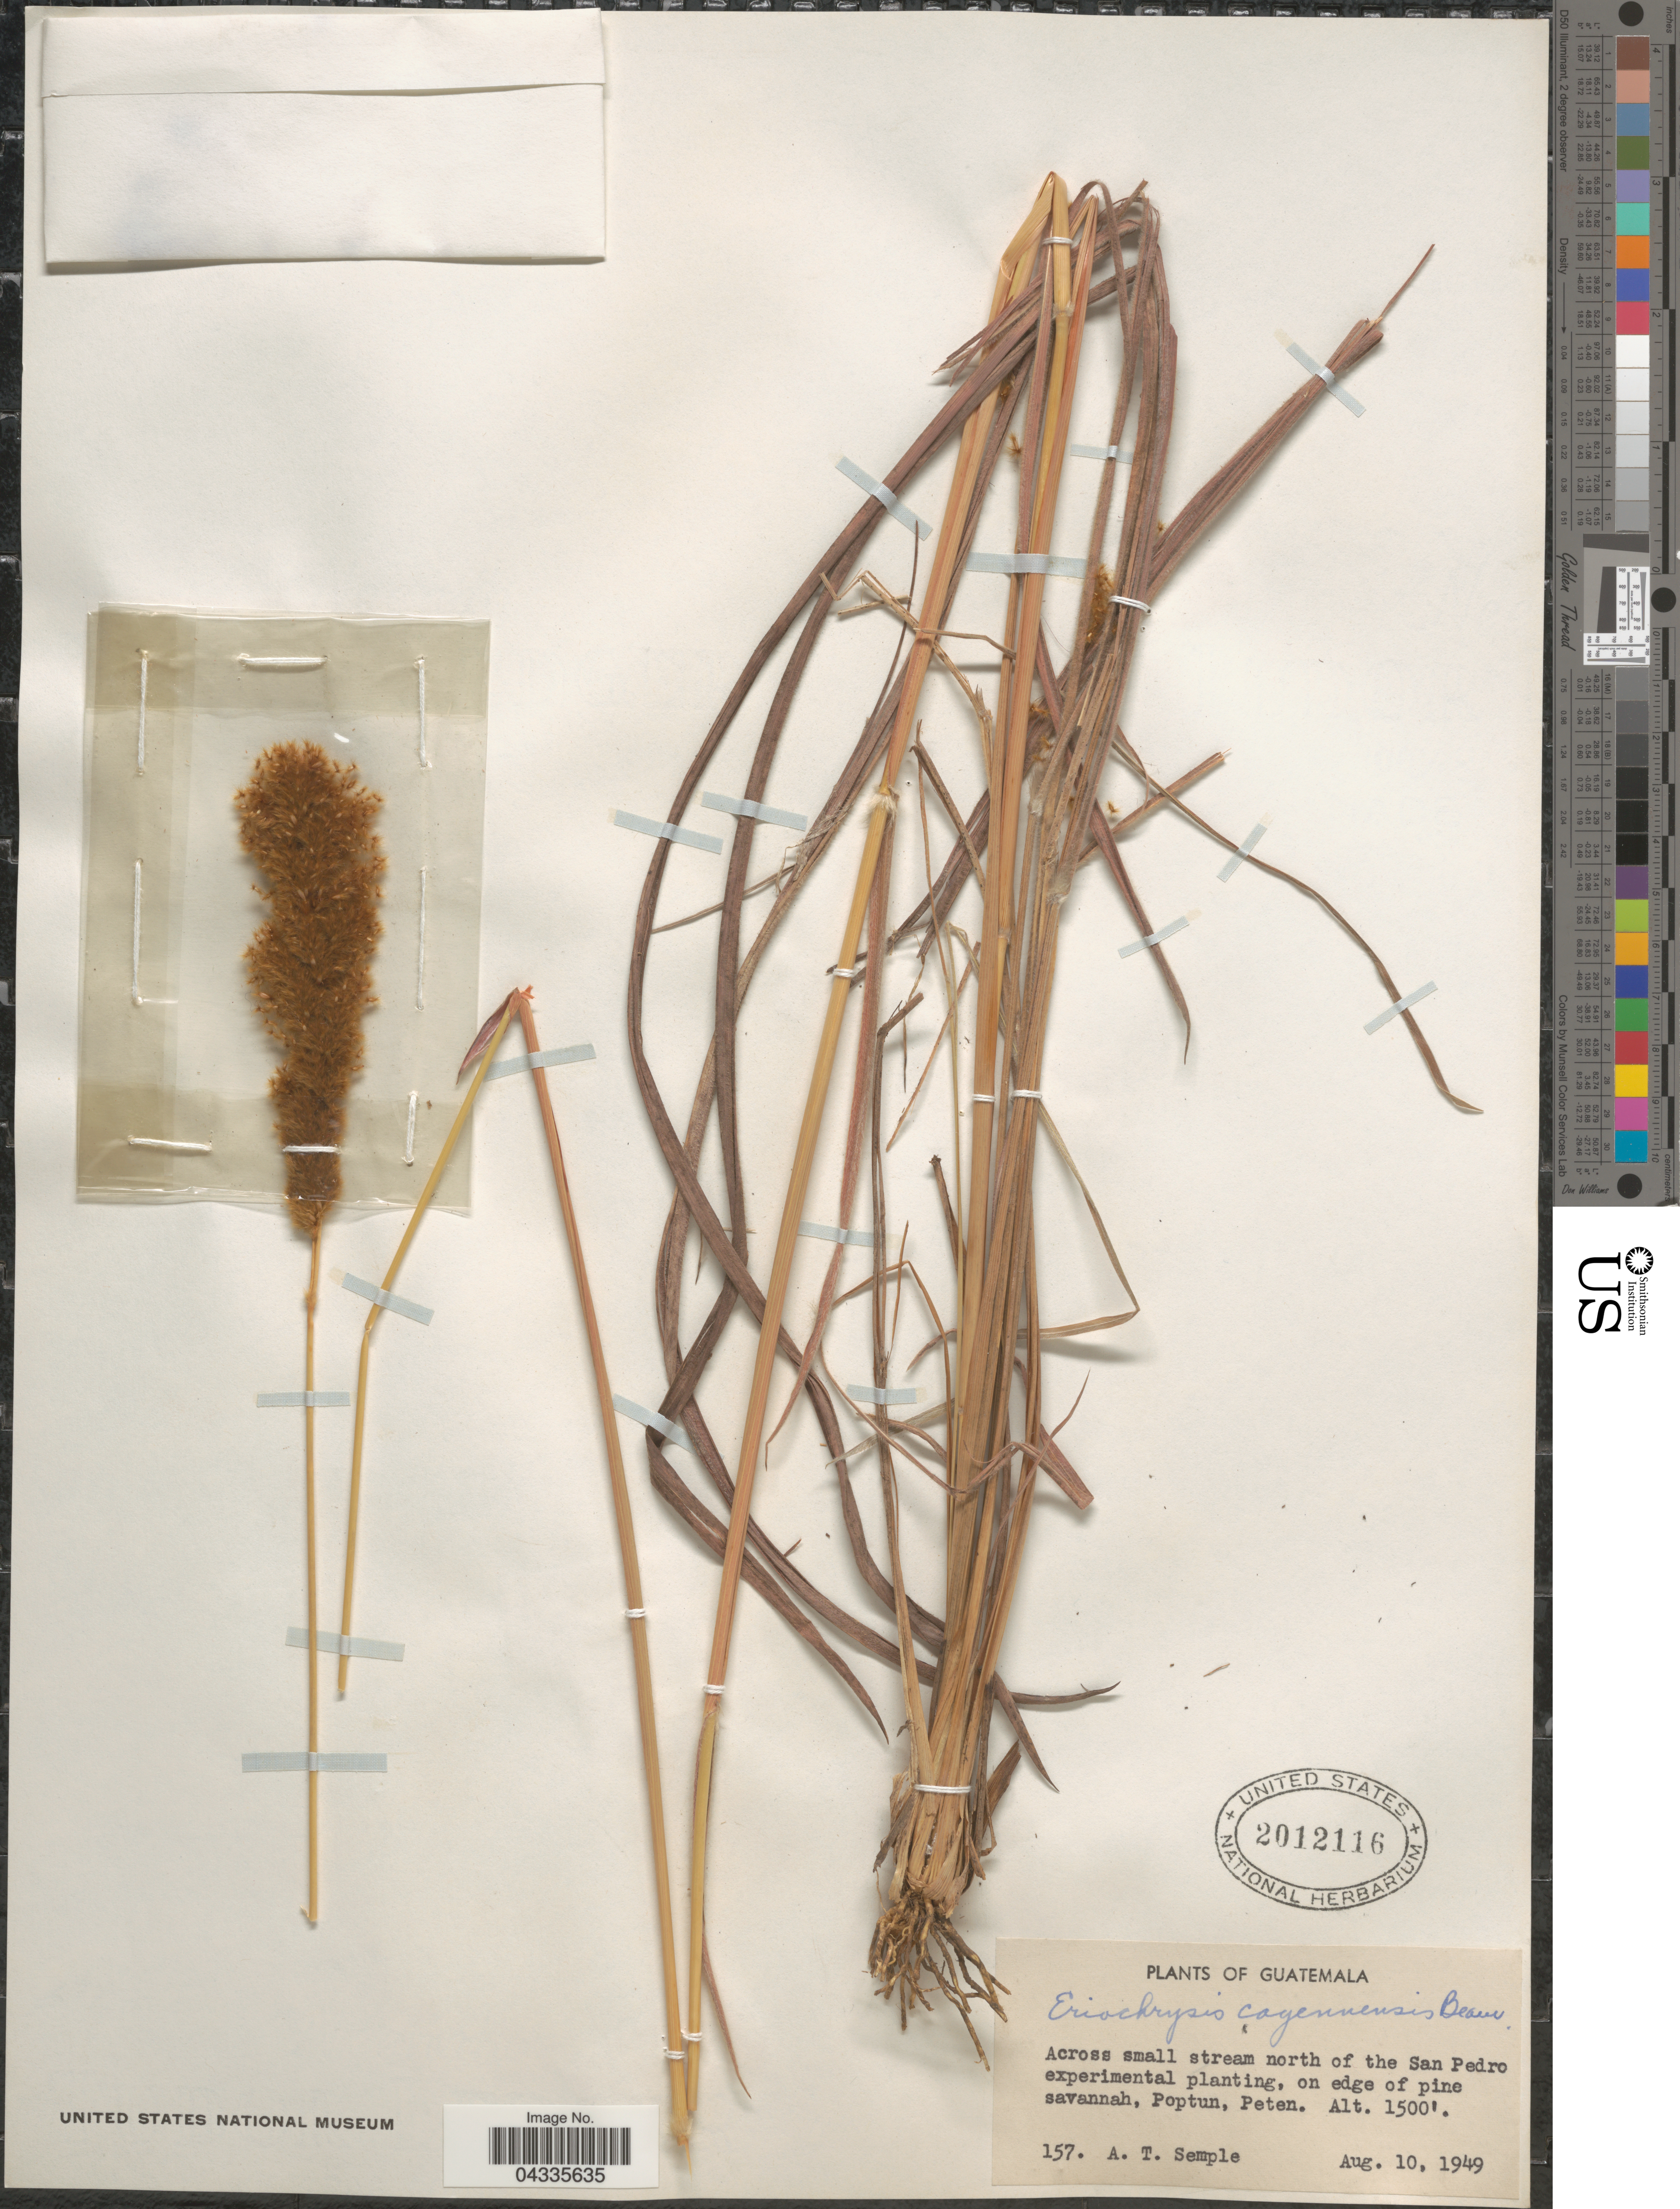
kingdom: Plantae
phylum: Tracheophyta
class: Liliopsida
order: Poales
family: Poaceae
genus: Eriochrysis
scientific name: Eriochrysis cayennensis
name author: P. Beauv.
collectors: A. Semple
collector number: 157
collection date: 1949-08-10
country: Guatemala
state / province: El Peten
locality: Across small stream north of the San Pedro experimental planting, on edge of pine savannah, Poptun.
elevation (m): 457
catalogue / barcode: US 2012116